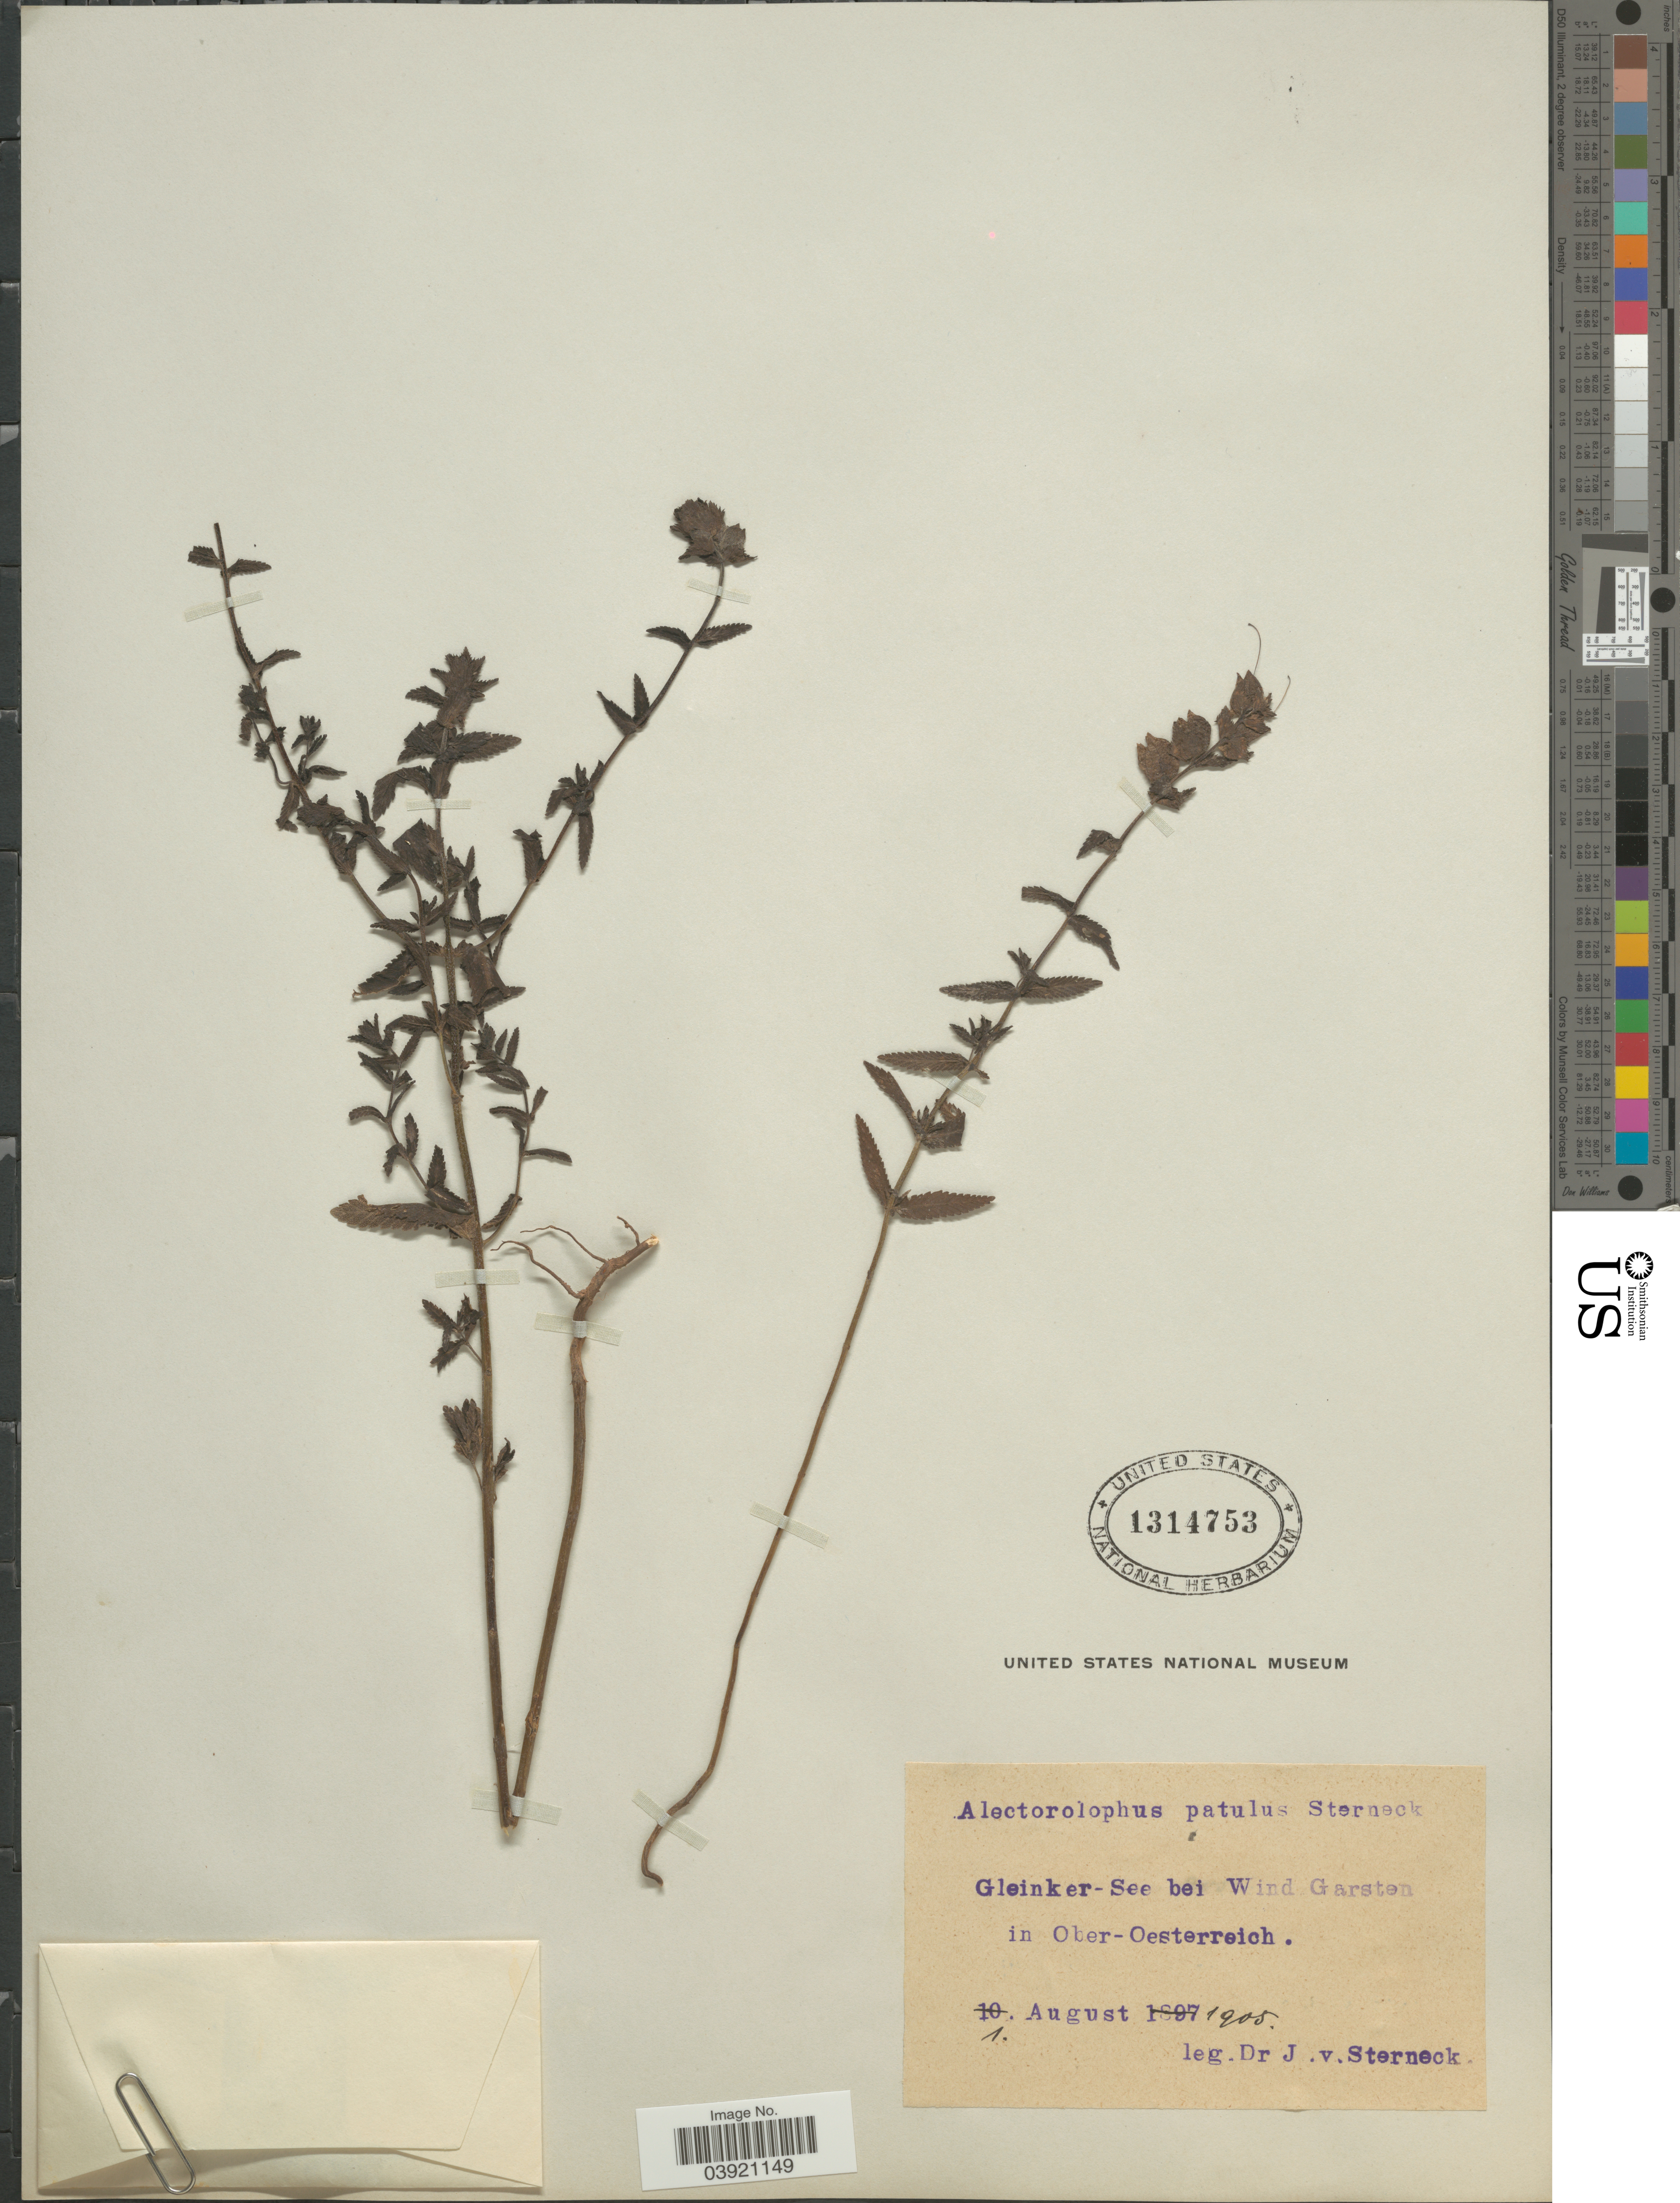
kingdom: Plantae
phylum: Tracheophyta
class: Magnoliopsida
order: Lamiales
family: Orobanchaceae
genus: Rhinanthus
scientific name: Rhinanthus patulus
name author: (Sterneck) Schinz & Thell.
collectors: J. von Sterneck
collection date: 1905-08-01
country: Austria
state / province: Oberosterreich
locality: Gleinker-See bei Wind Garsten.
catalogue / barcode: US 1314753